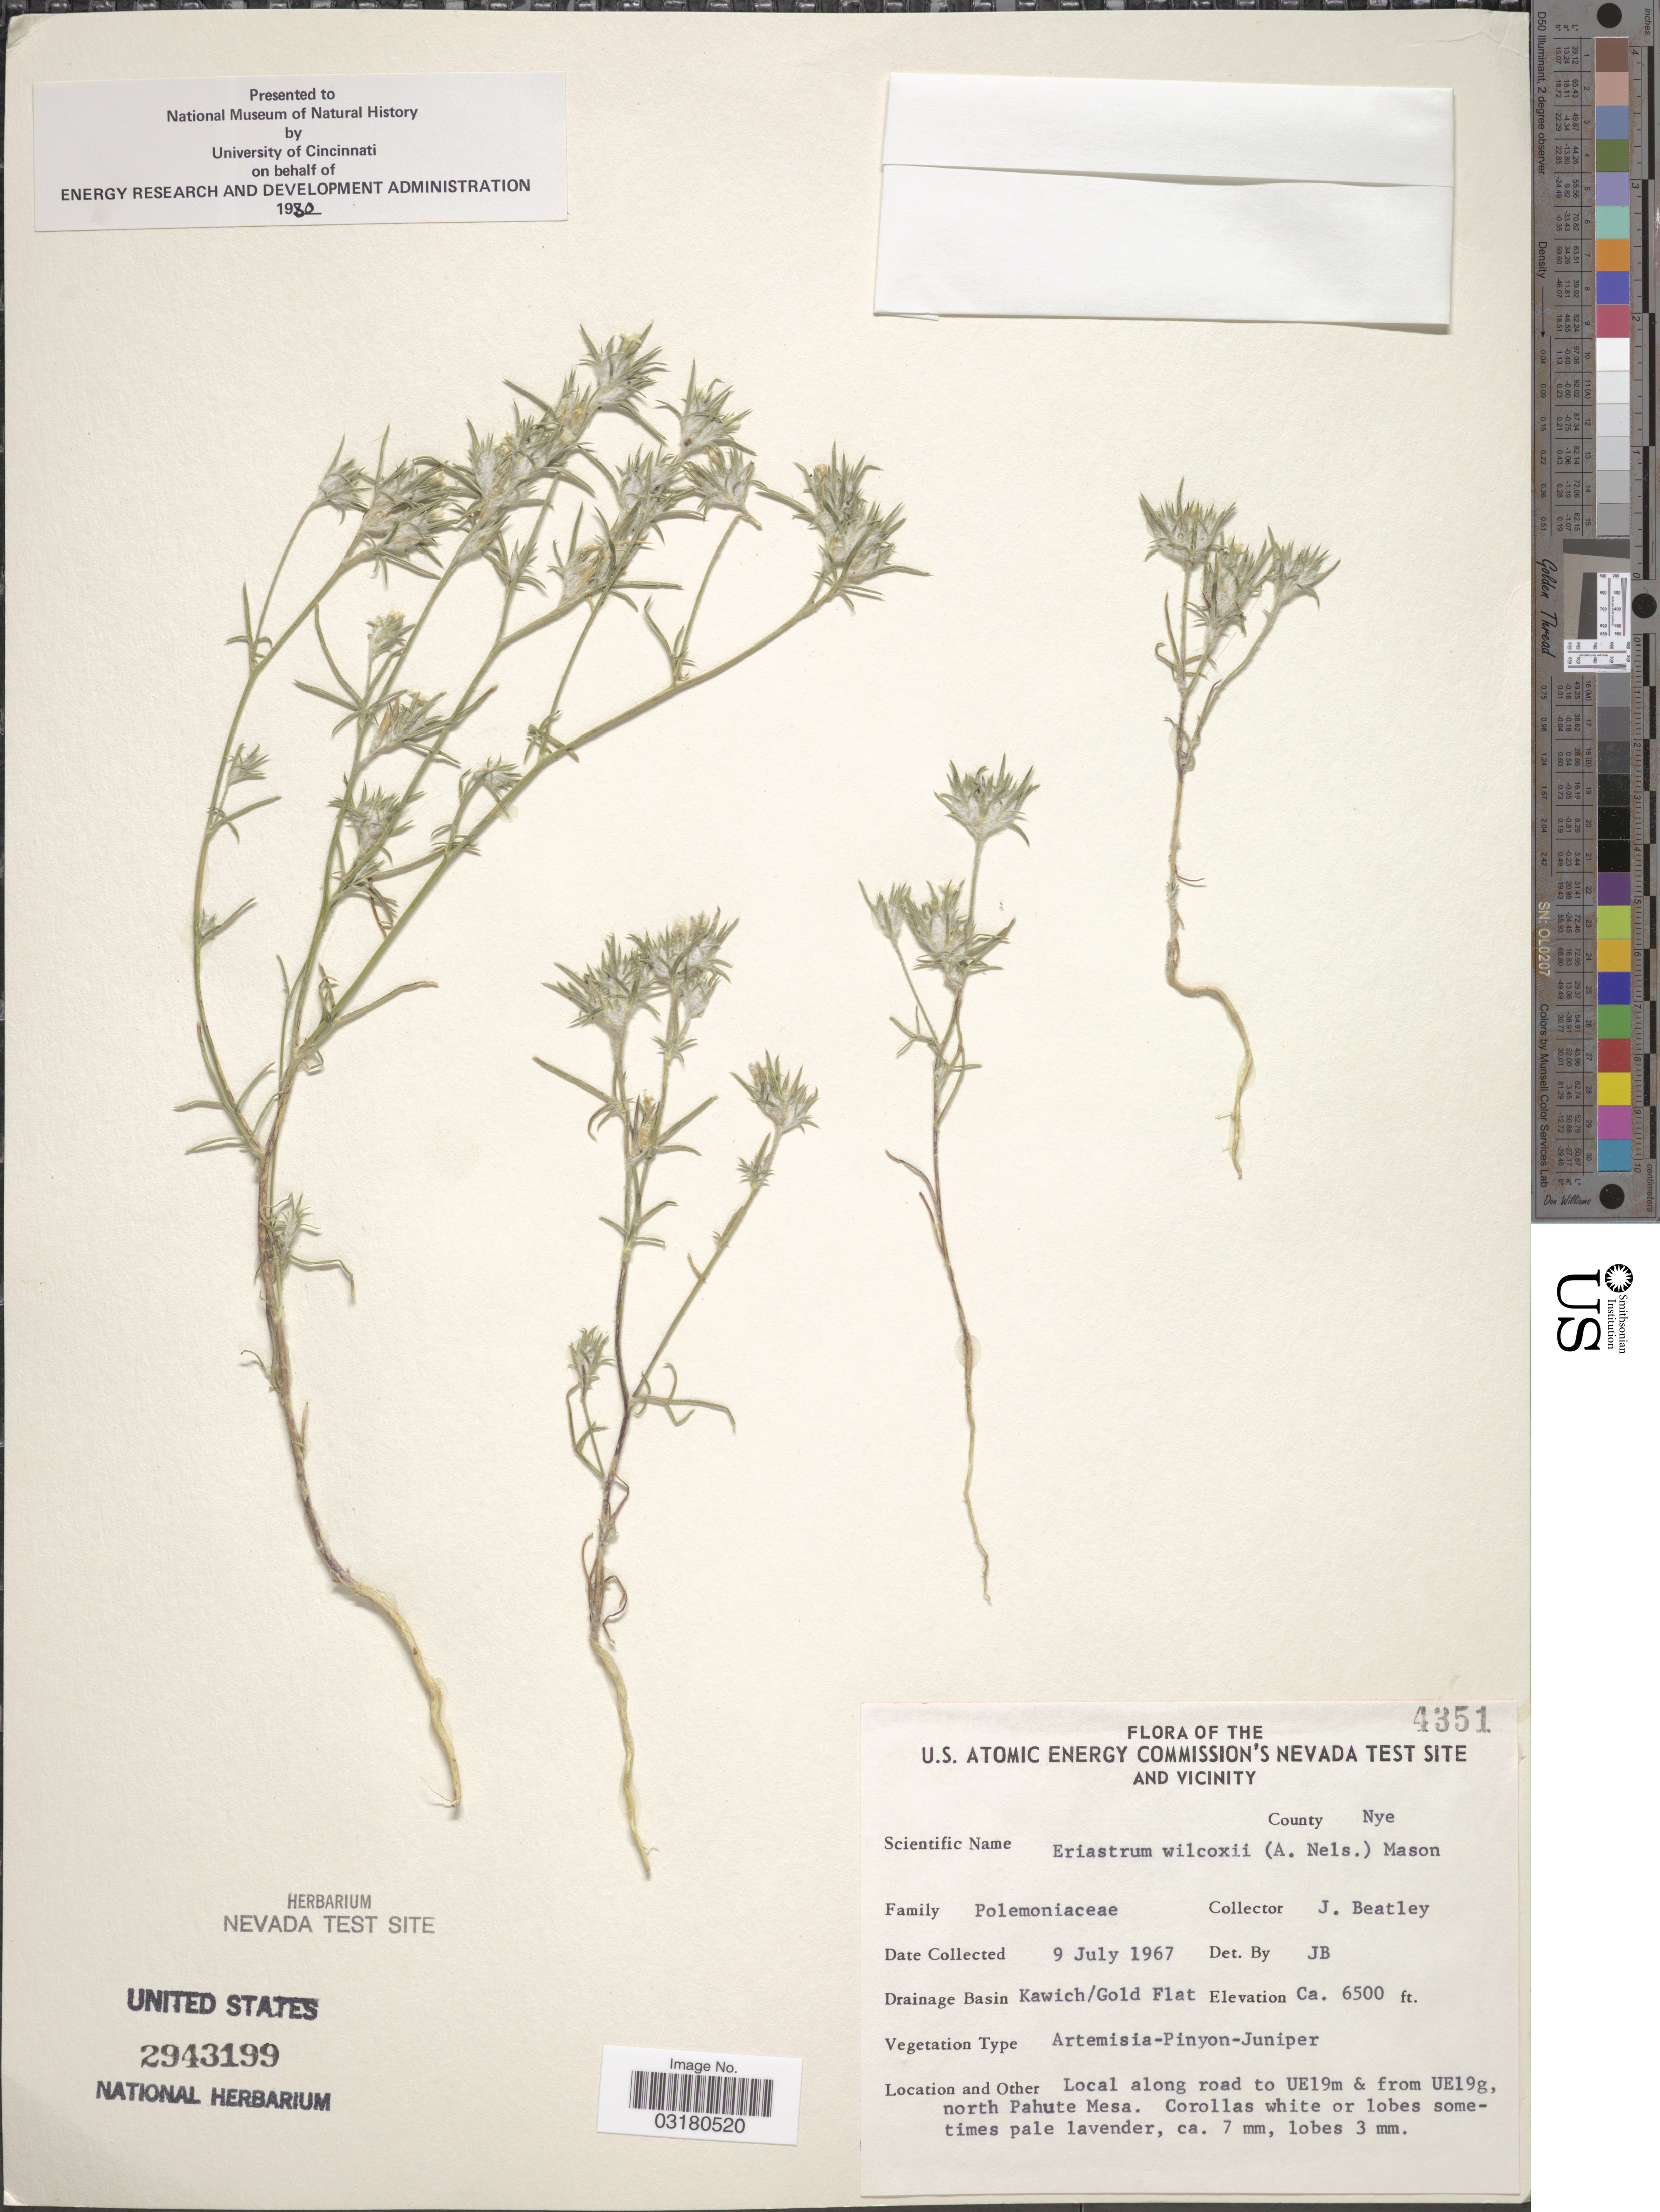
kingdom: Plantae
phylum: Tracheophyta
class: Magnoliopsida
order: Ericales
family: Polemoniaceae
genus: Eriastrum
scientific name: Eriastrum wilcoxii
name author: (A. Nelson) H. Mason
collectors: J. C. Beatley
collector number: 4351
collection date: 1967-07-09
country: United States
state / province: Nevada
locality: U.S. Atomic Energy Commission's Nevada Test Site and Vicinity. County Nye. Drainage Basin Kawich/Gold Flat. Local along road to UE19m & from UE19g, north Pahute Mesa.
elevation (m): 1981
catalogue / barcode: US 2943199